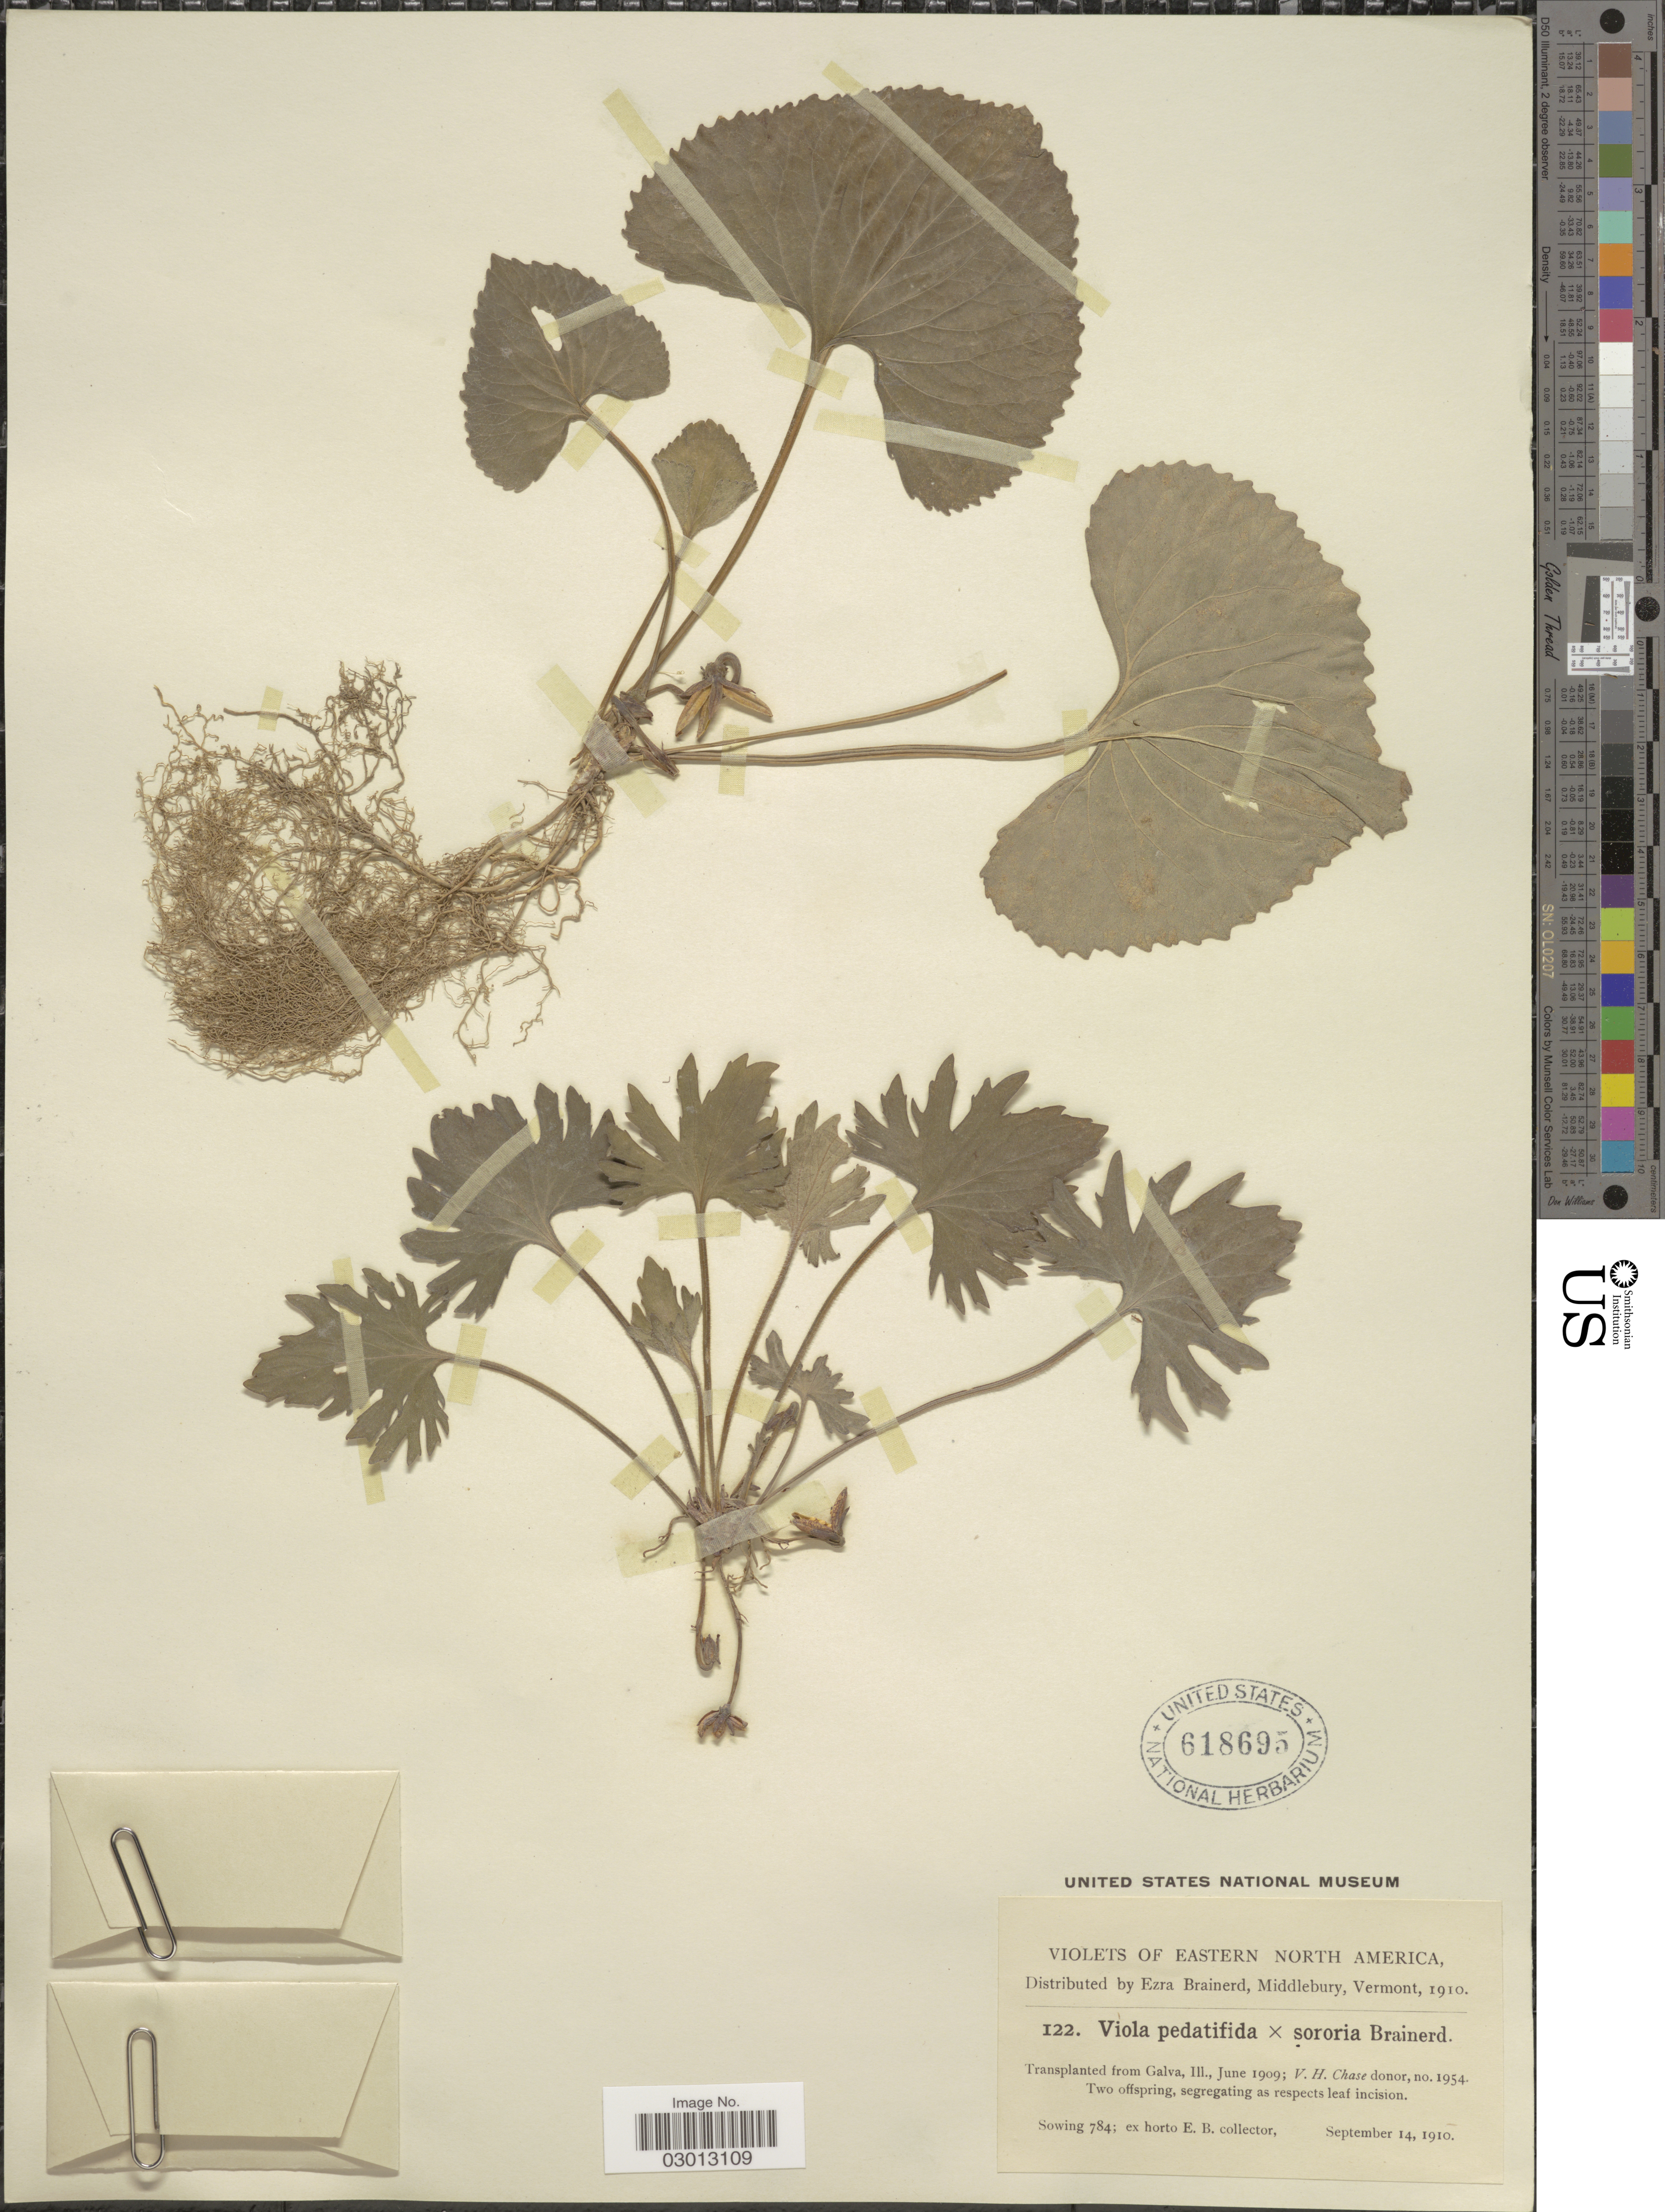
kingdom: Plantae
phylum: Tracheophyta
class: Magnoliopsida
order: Malpighiales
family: Violaceae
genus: Viola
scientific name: Viola pedatifida x V. sororia Willd.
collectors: ex herb. Ezra Brainerd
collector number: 122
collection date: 1910-09-14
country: United States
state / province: Illinois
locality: Eastern North America. Transplanted from Galva, Ill.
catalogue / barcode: US 618695